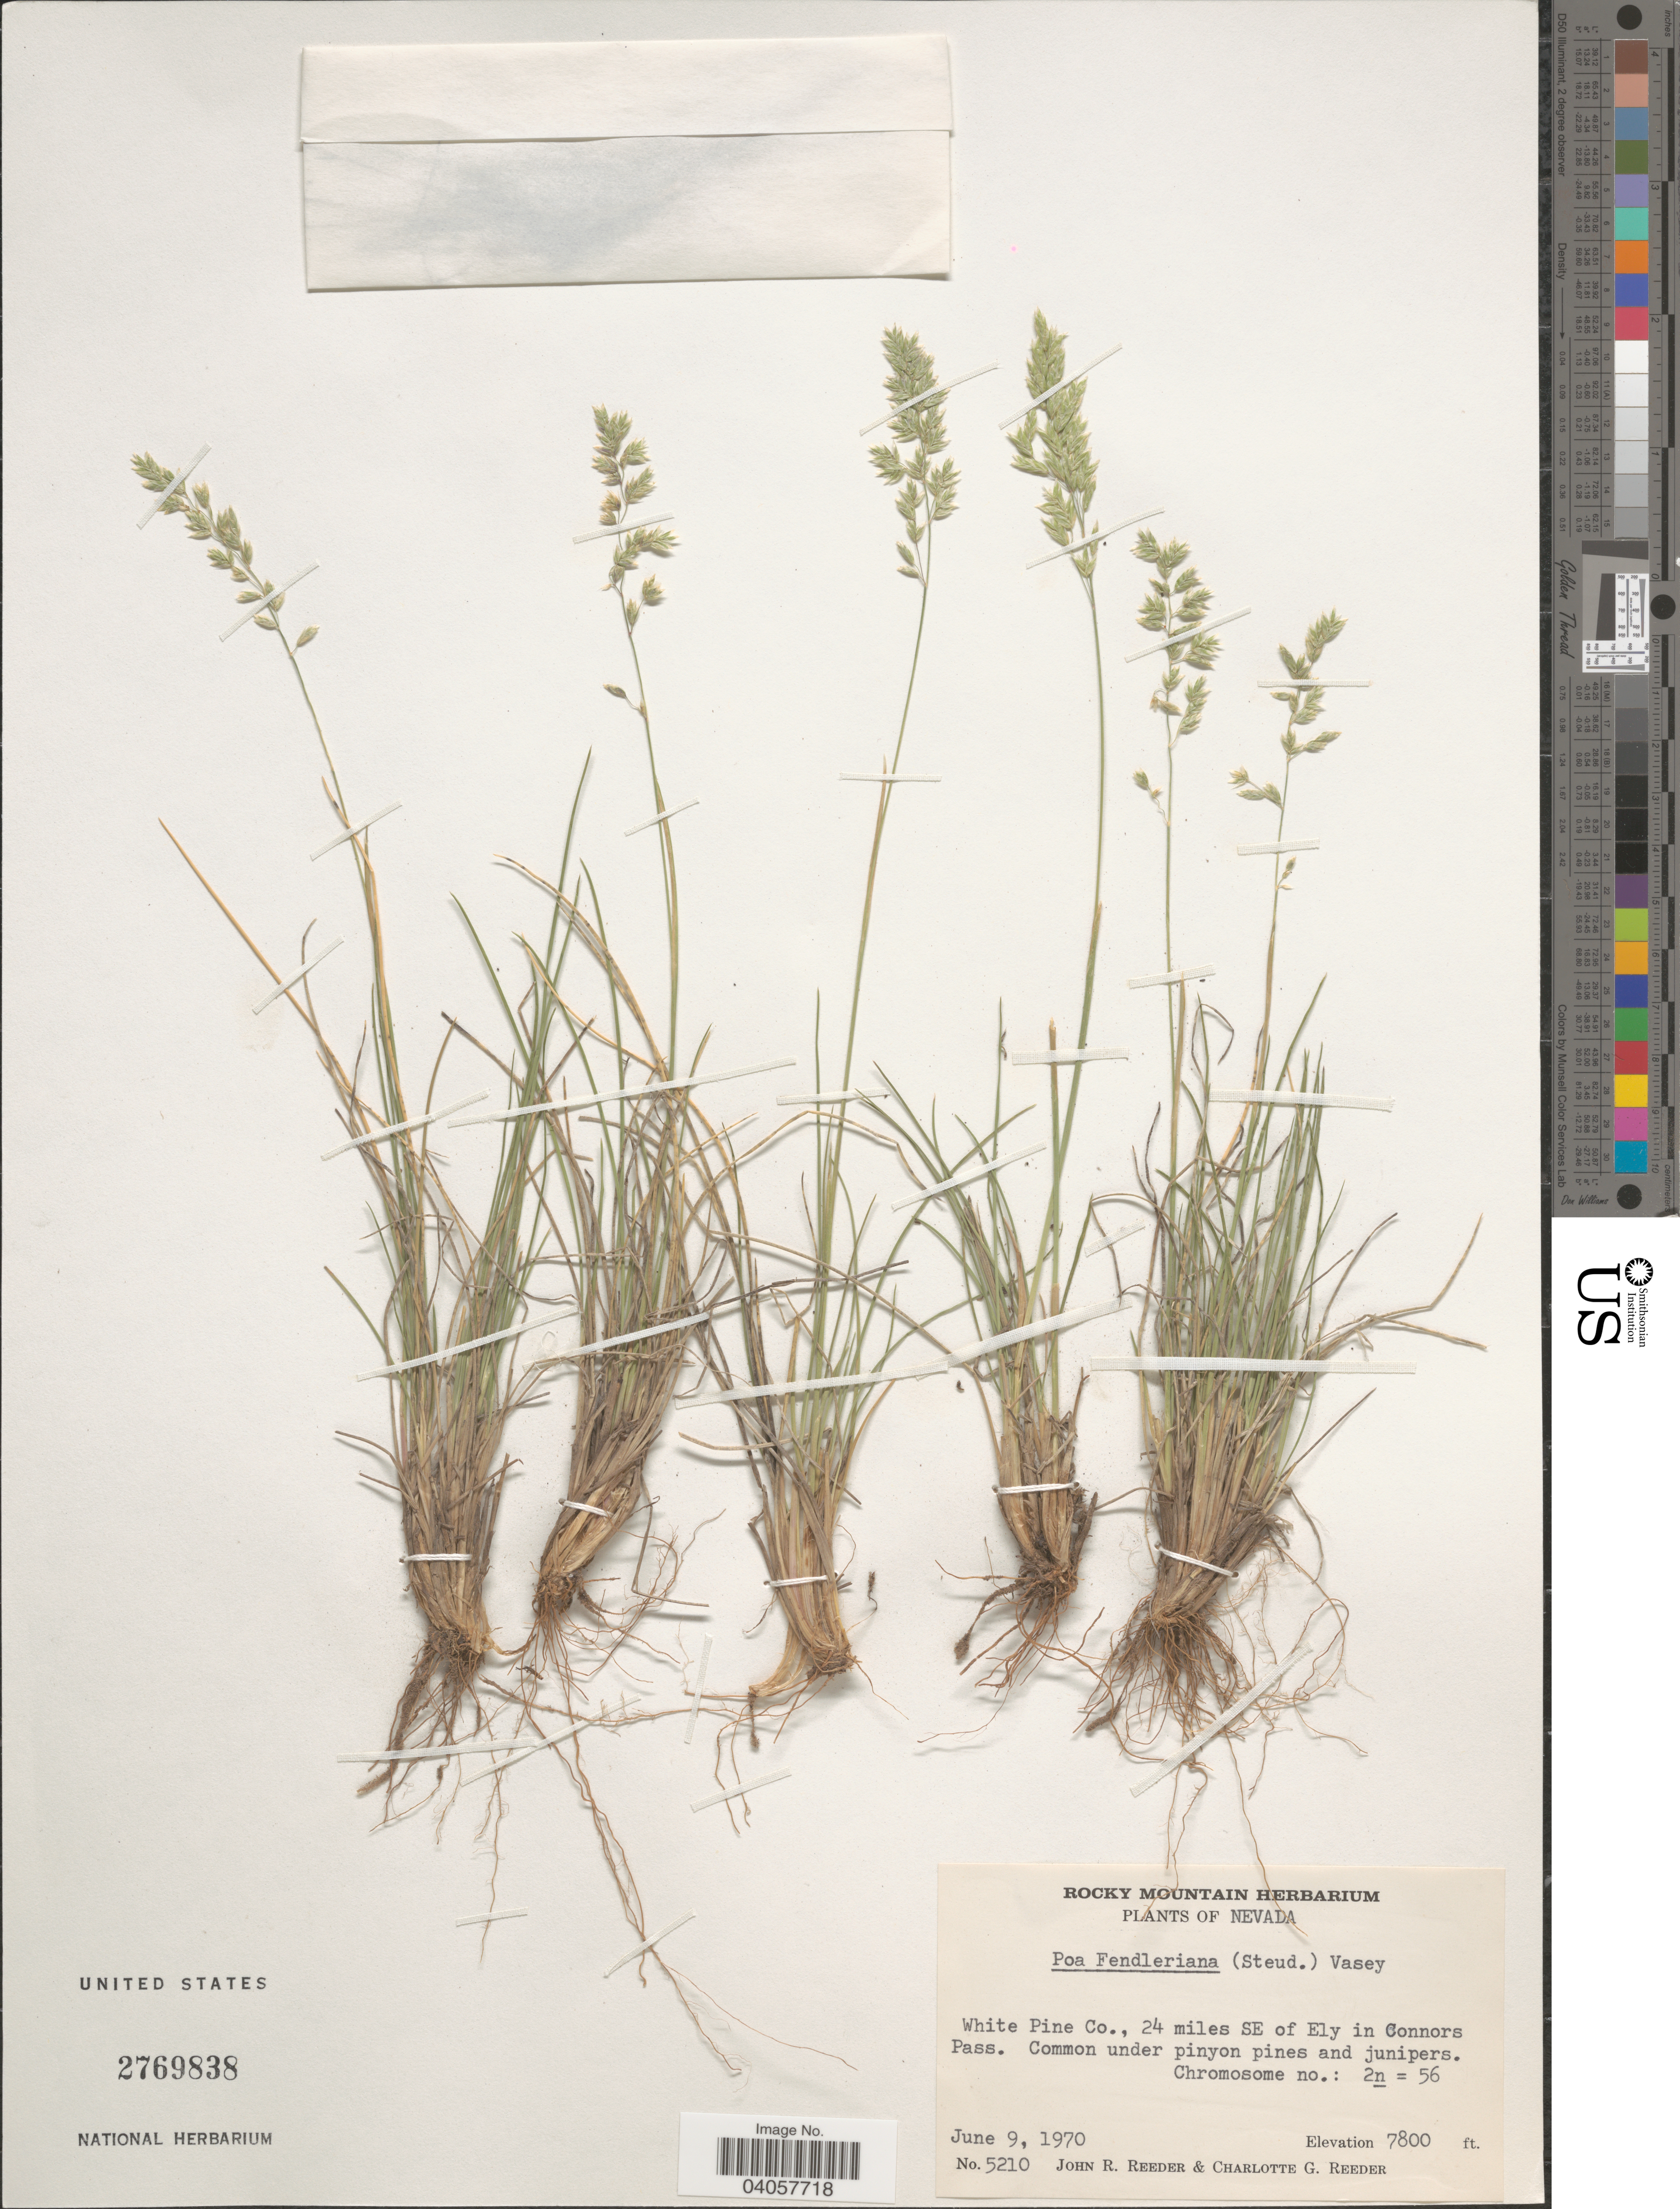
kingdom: Plantae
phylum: Tracheophyta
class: Liliopsida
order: Poales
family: Poaceae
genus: Poa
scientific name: Poa fendleriana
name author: (Steud.) Vasey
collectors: J. R. Reeder & C. G. Reeder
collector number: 5210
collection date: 1970-06-09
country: United States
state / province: Nevada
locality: White Pine Co., 24 miles SE of Ely in Connors Pass.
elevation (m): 2377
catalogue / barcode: US 2769838